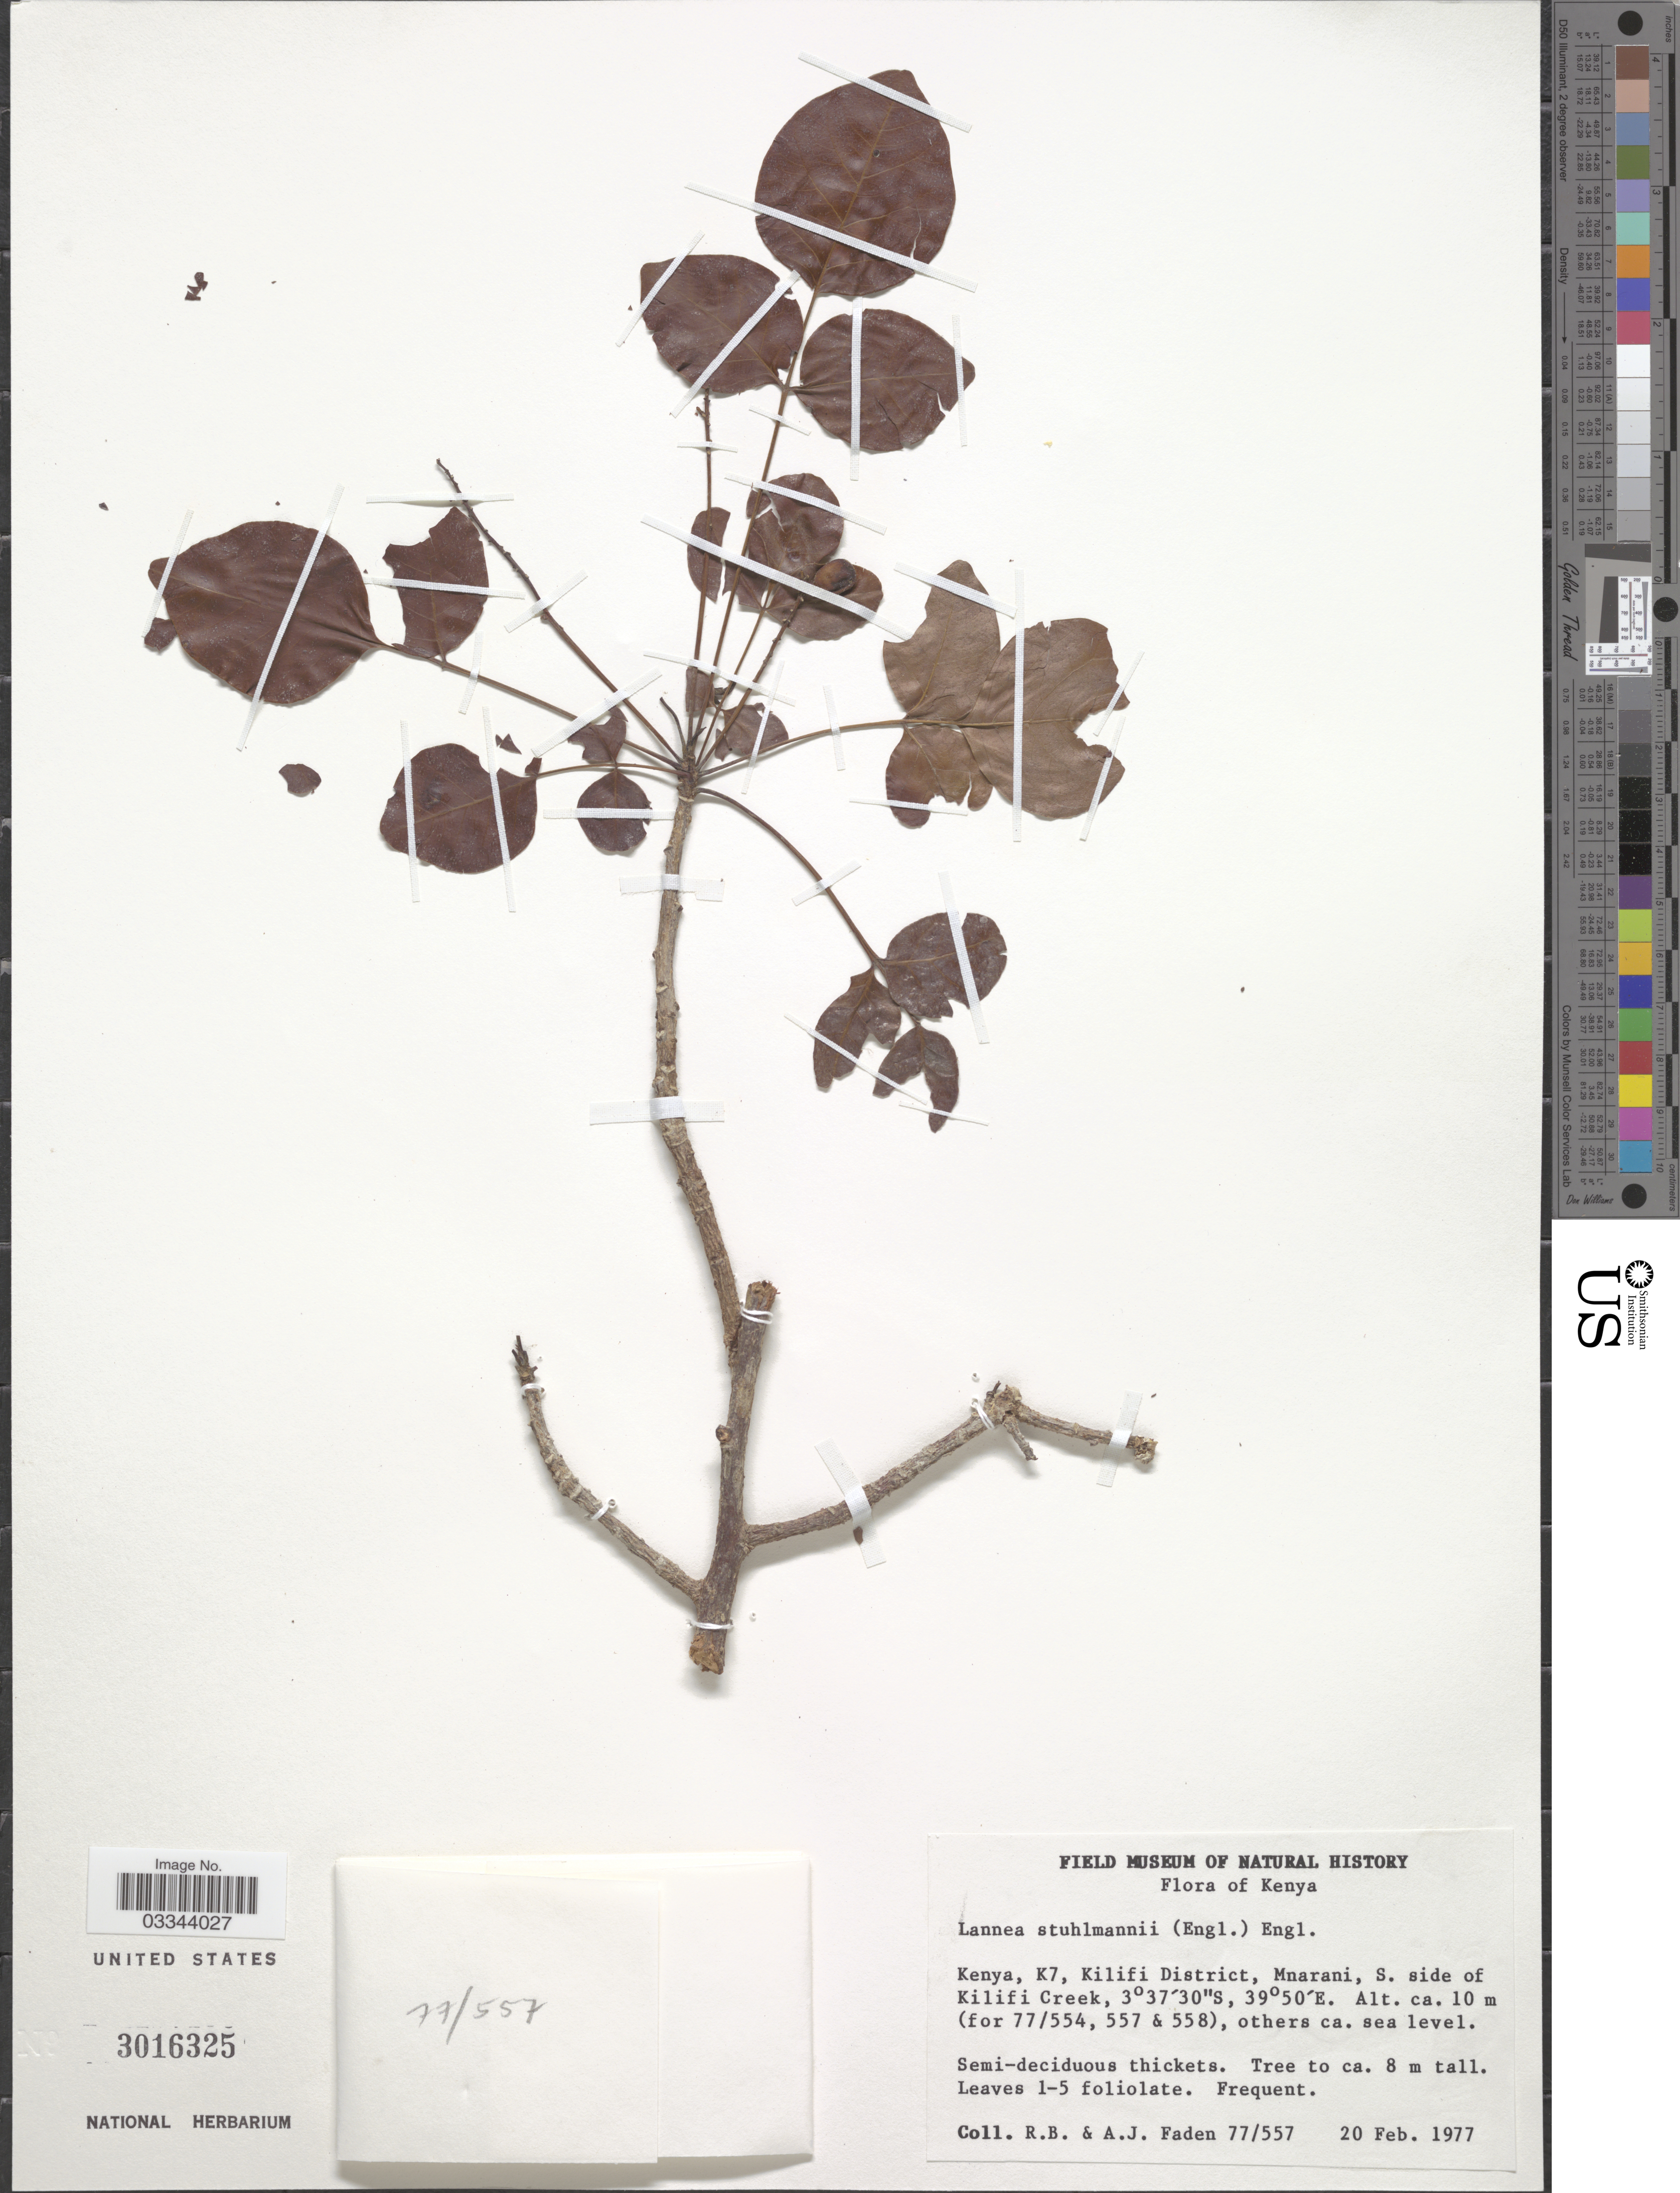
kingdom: Plantae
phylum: Tracheophyta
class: Magnoliopsida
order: Sapindales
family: Anacardiaceae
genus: Lannea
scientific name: Lannea stuhlmannii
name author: (Engl.) Eyles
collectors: R. B. Faden & A. J. Faden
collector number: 77/557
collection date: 1977-02-20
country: Kenya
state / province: Kilifi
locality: K7, Kilifi District, Mnarani, S. side of Kilifi Creek.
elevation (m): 10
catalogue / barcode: US 3016325